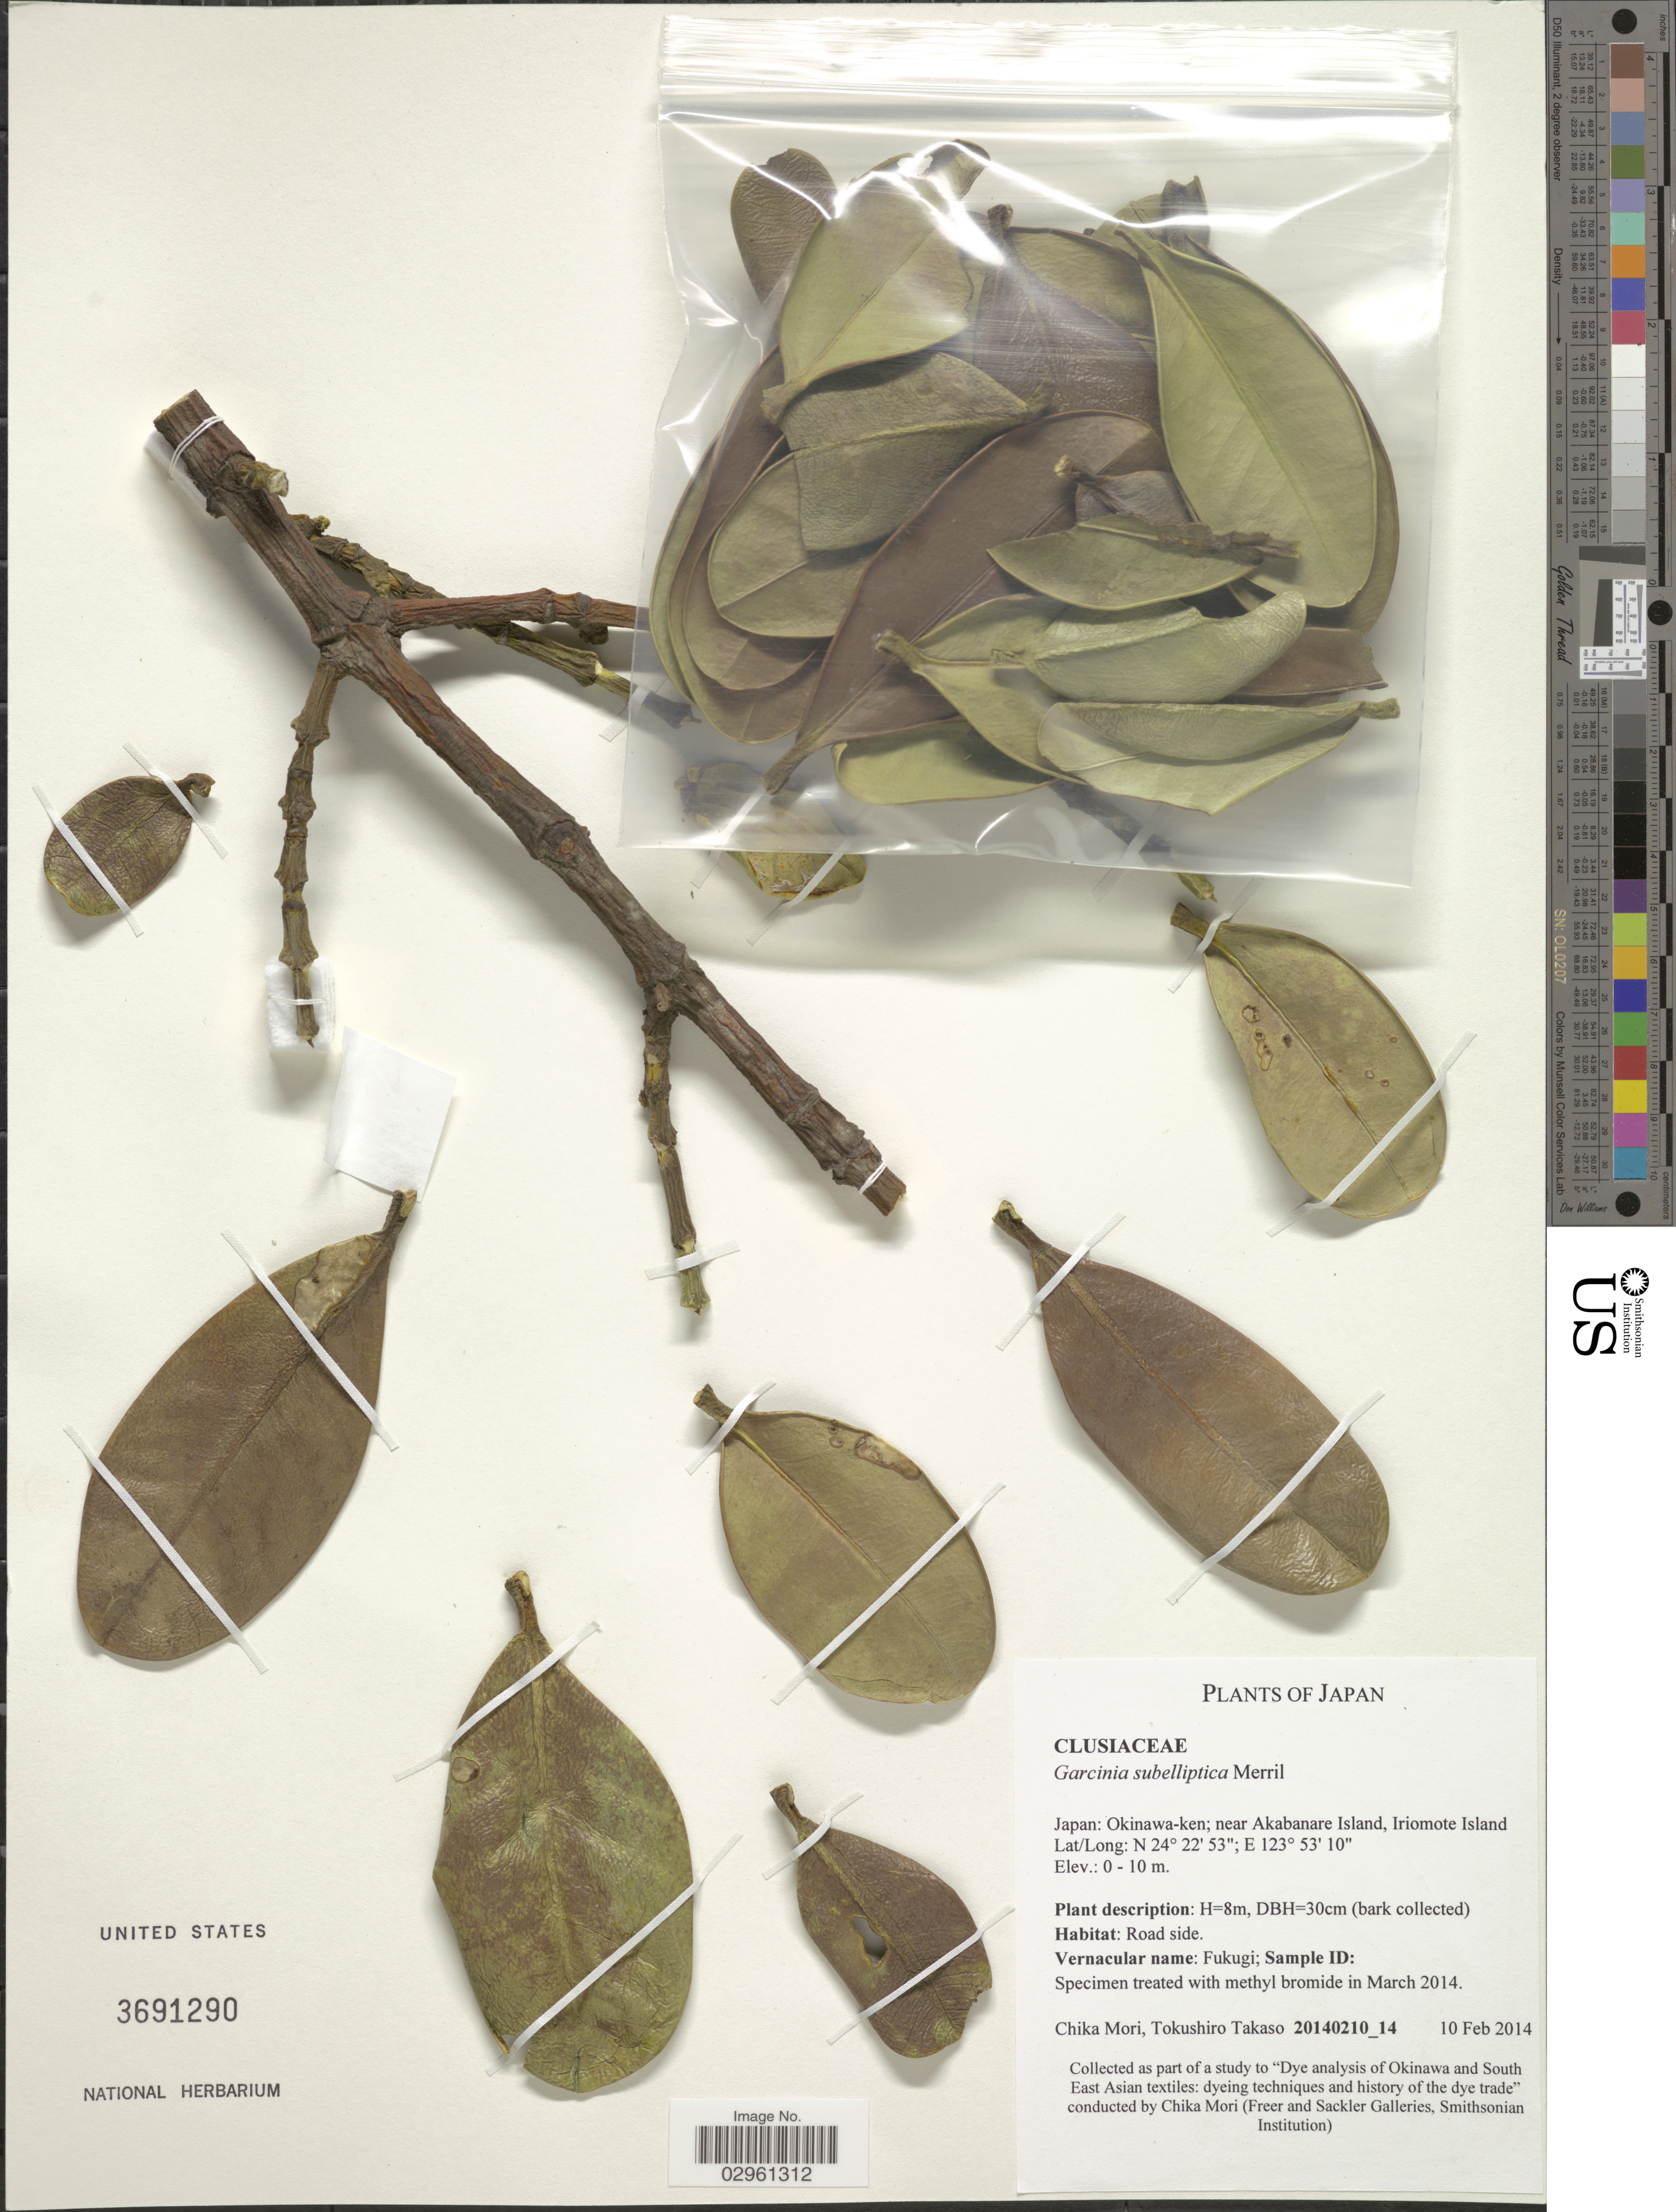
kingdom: Plantae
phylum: Tracheophyta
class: Magnoliopsida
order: Malpighiales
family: Clusiaceae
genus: Garcinia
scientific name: Garcinia subelliptica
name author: Merr.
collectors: C. Mori & T. Takaso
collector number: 20140210_14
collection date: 2014-02-10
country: Japan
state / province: Okinawa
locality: Okinawa-ken; near Akabanare Island, Iriomote Island.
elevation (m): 0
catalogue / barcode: US 3691290